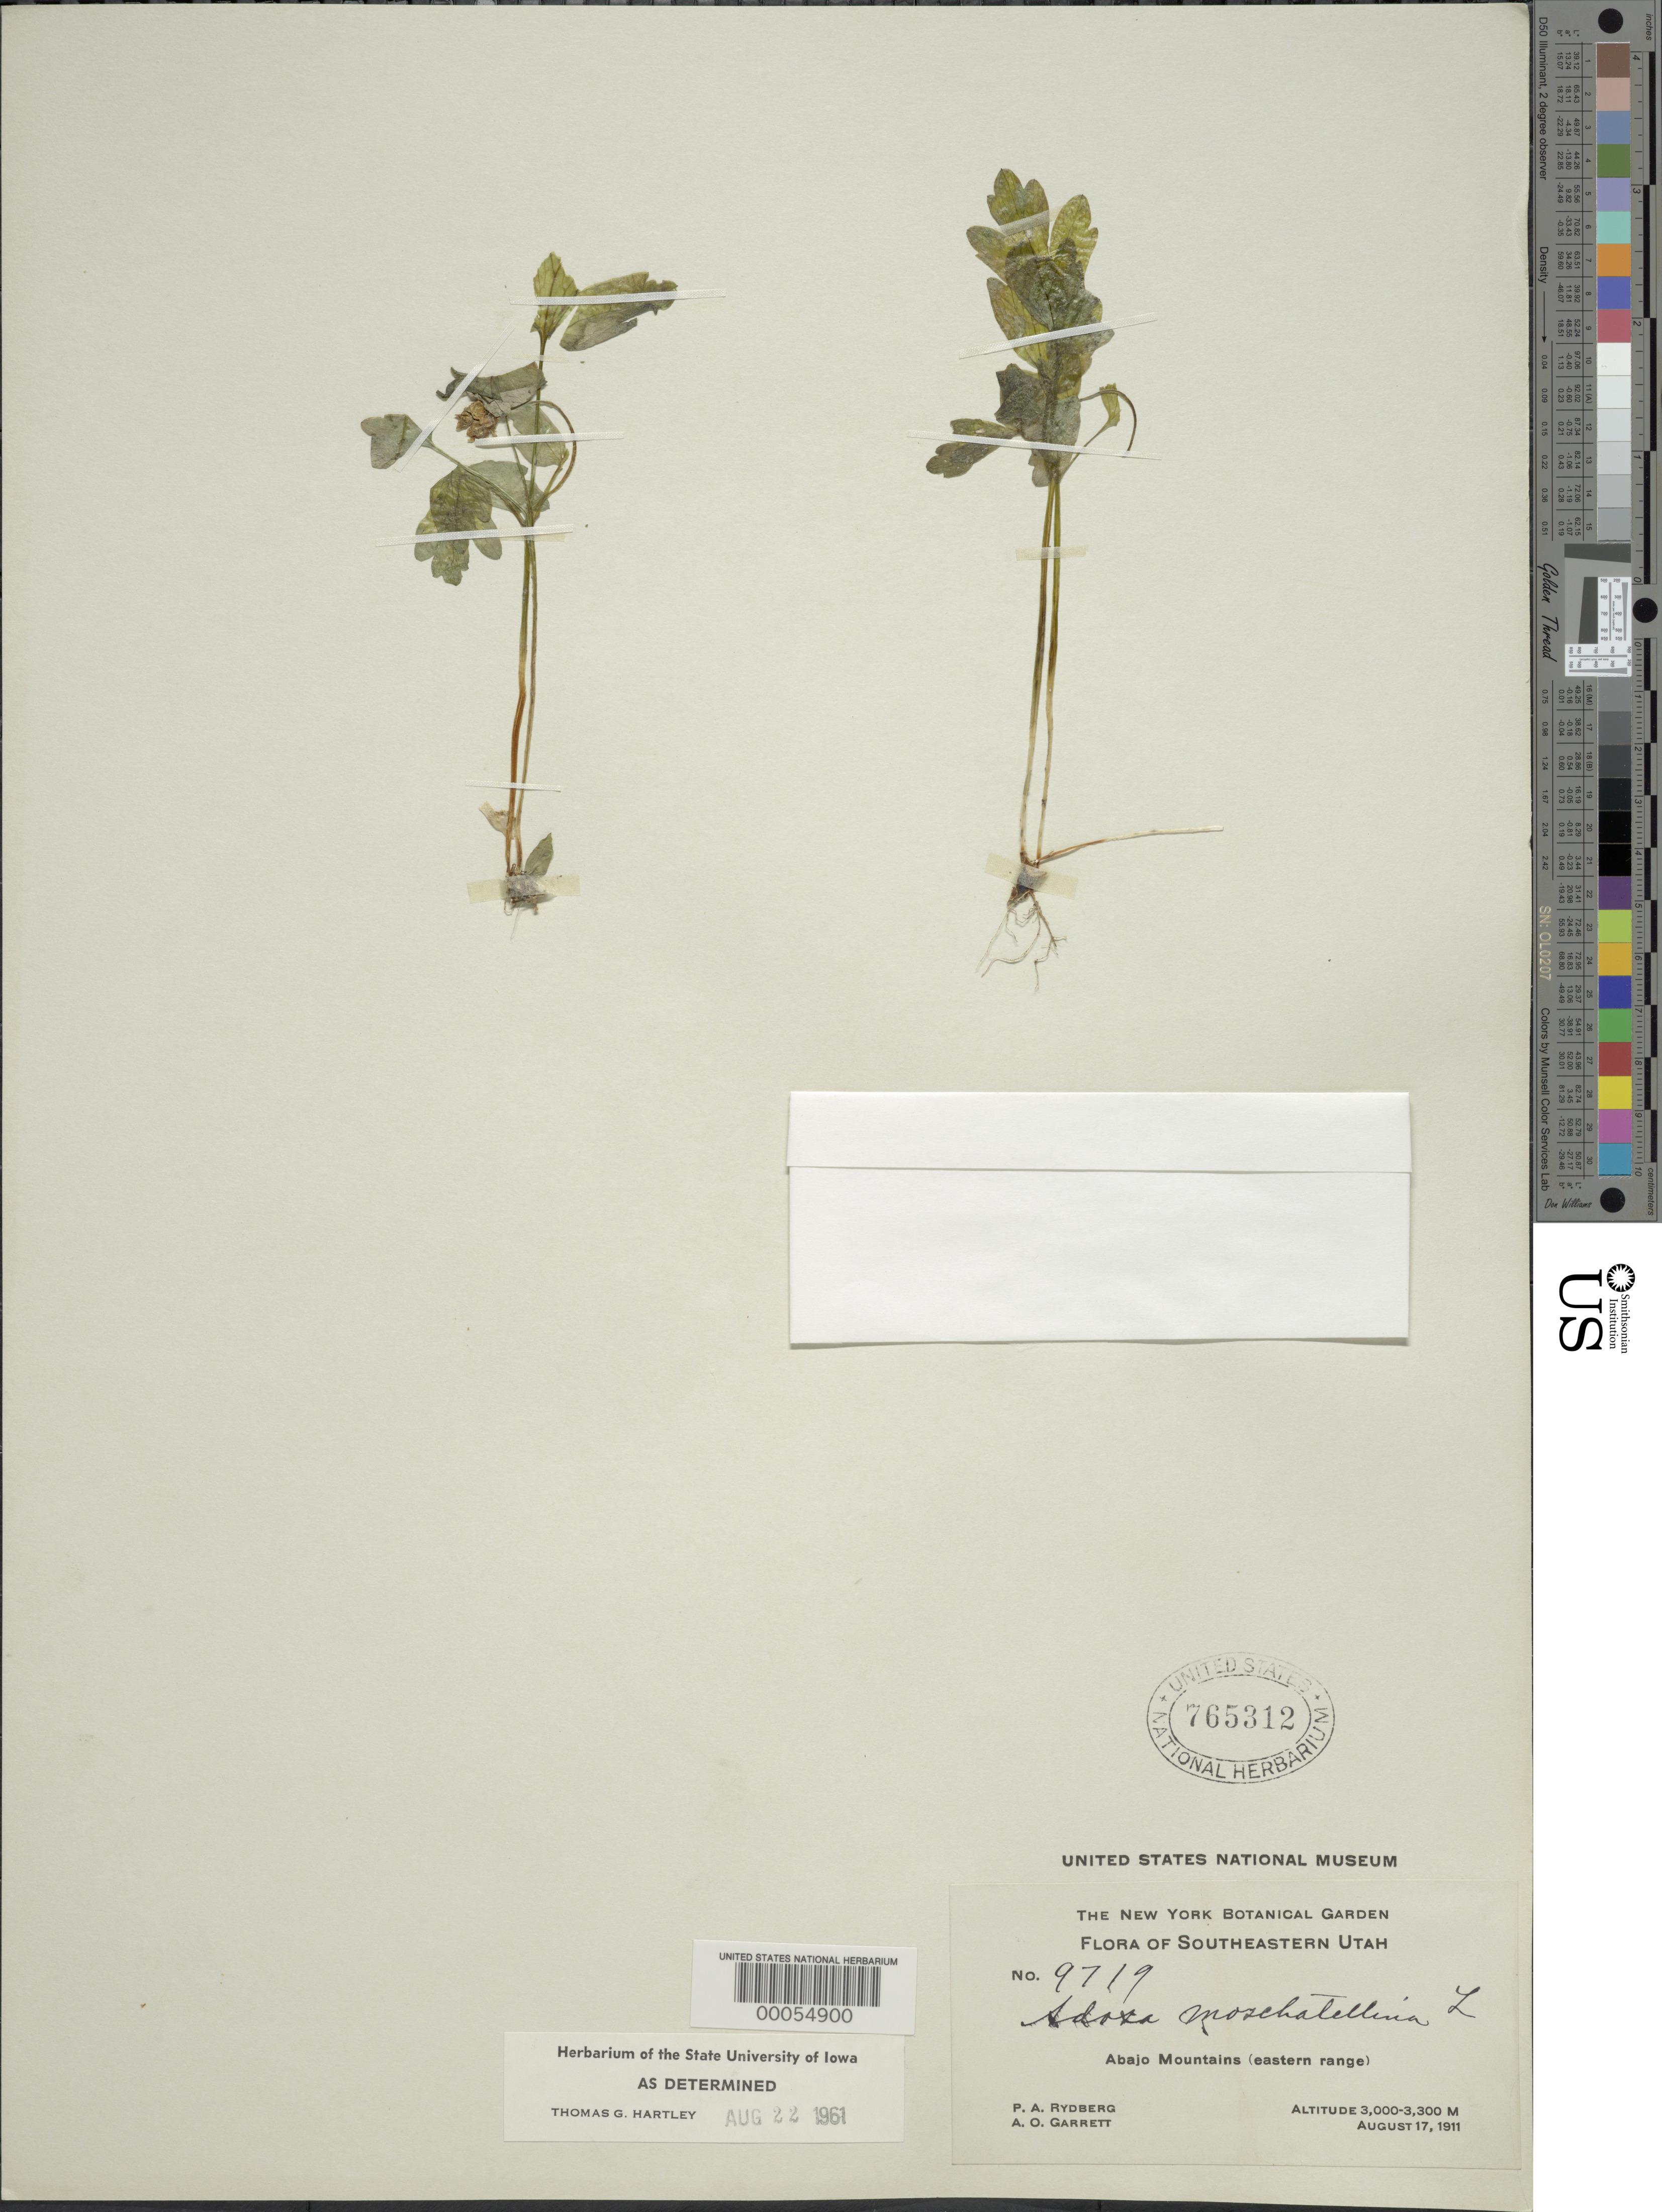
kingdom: Plantae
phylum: Tracheophyta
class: Magnoliopsida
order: Dipsacales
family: Viburnaceae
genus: Adoxa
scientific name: Adoxa moschatellina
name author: L.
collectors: P. A. Rydberg & A. O. Garrett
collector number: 9717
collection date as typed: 17 Aug 1911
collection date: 1911-08-17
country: United States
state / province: Utah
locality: Abajo mtns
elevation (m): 3000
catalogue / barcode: US 765312